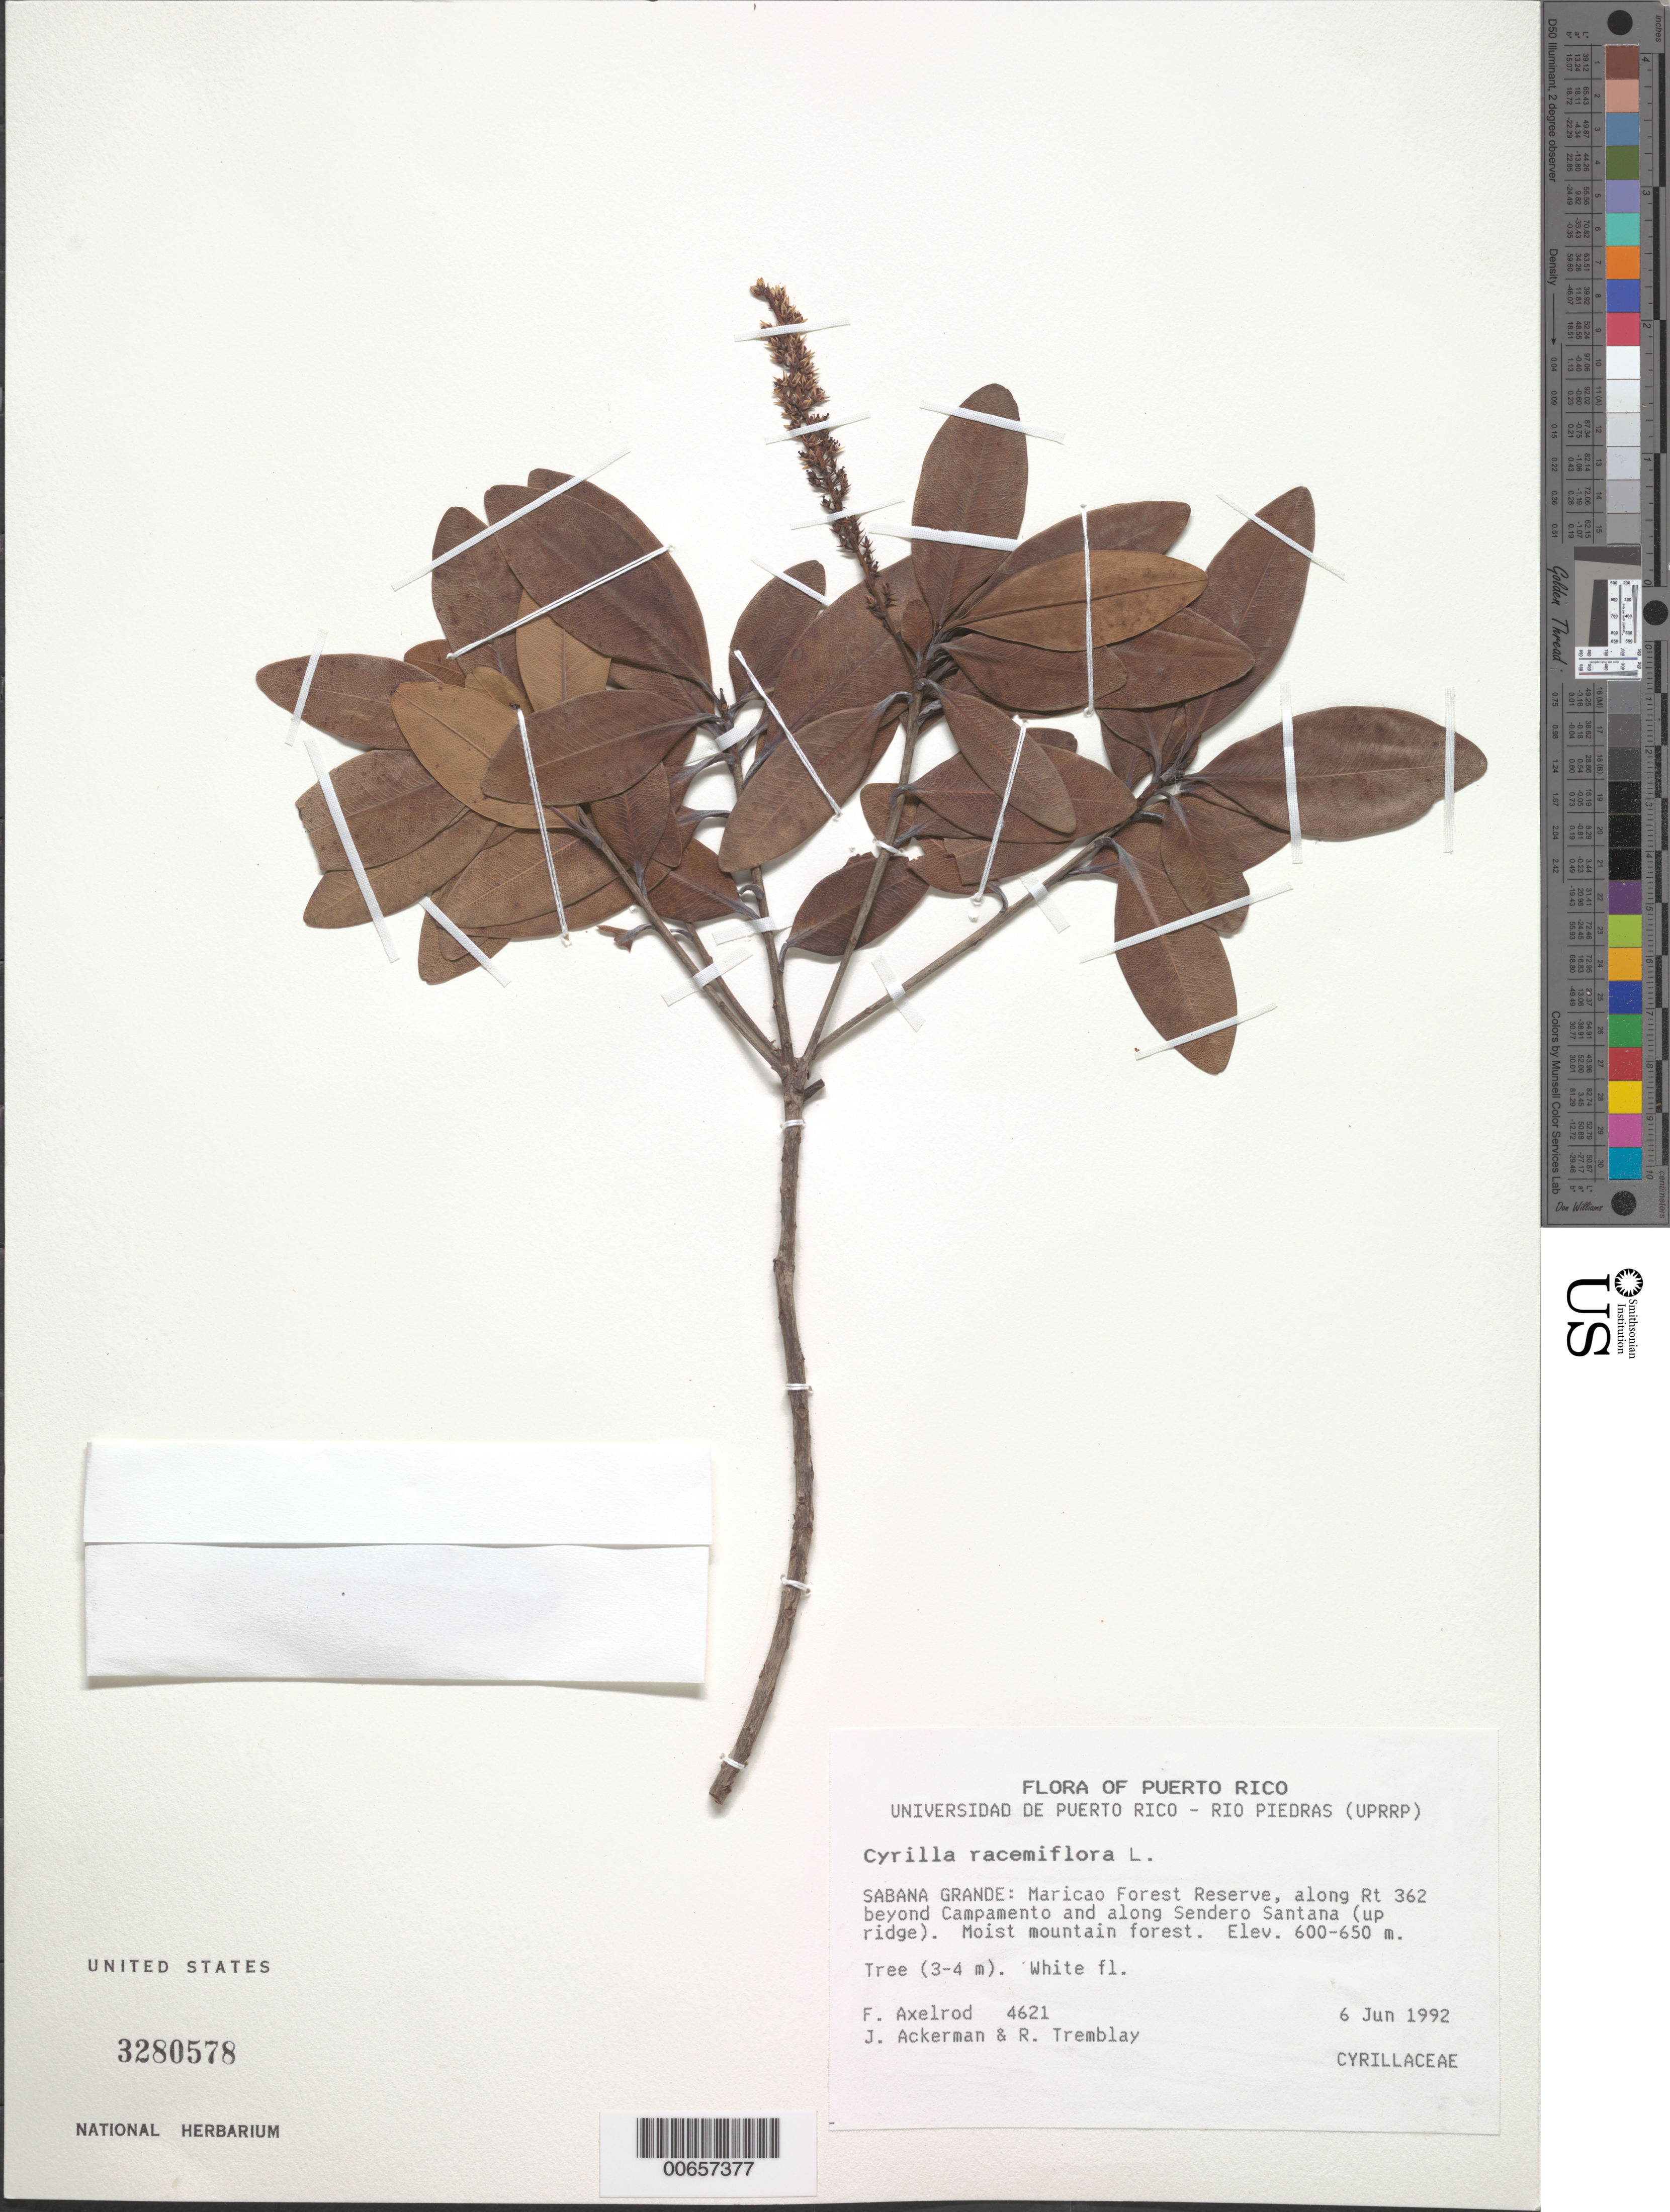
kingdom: Plantae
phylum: Tracheophyta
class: Magnoliopsida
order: Ericales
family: Cyrillaceae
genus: Cyrilla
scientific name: Cyrilla racemiflora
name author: L.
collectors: F. S. Axelrod, J. Ackerman & R. L. Tremblay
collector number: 4621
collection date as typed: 06 Jun 1992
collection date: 1992-06-06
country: Puerto Rico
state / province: Maricao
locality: Sabana Grande: Maricao Forest Reserve, along Rt. 362 beyond Campamento and along Sendero Santana.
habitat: Moist mountain forest.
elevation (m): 600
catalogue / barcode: US 3280578